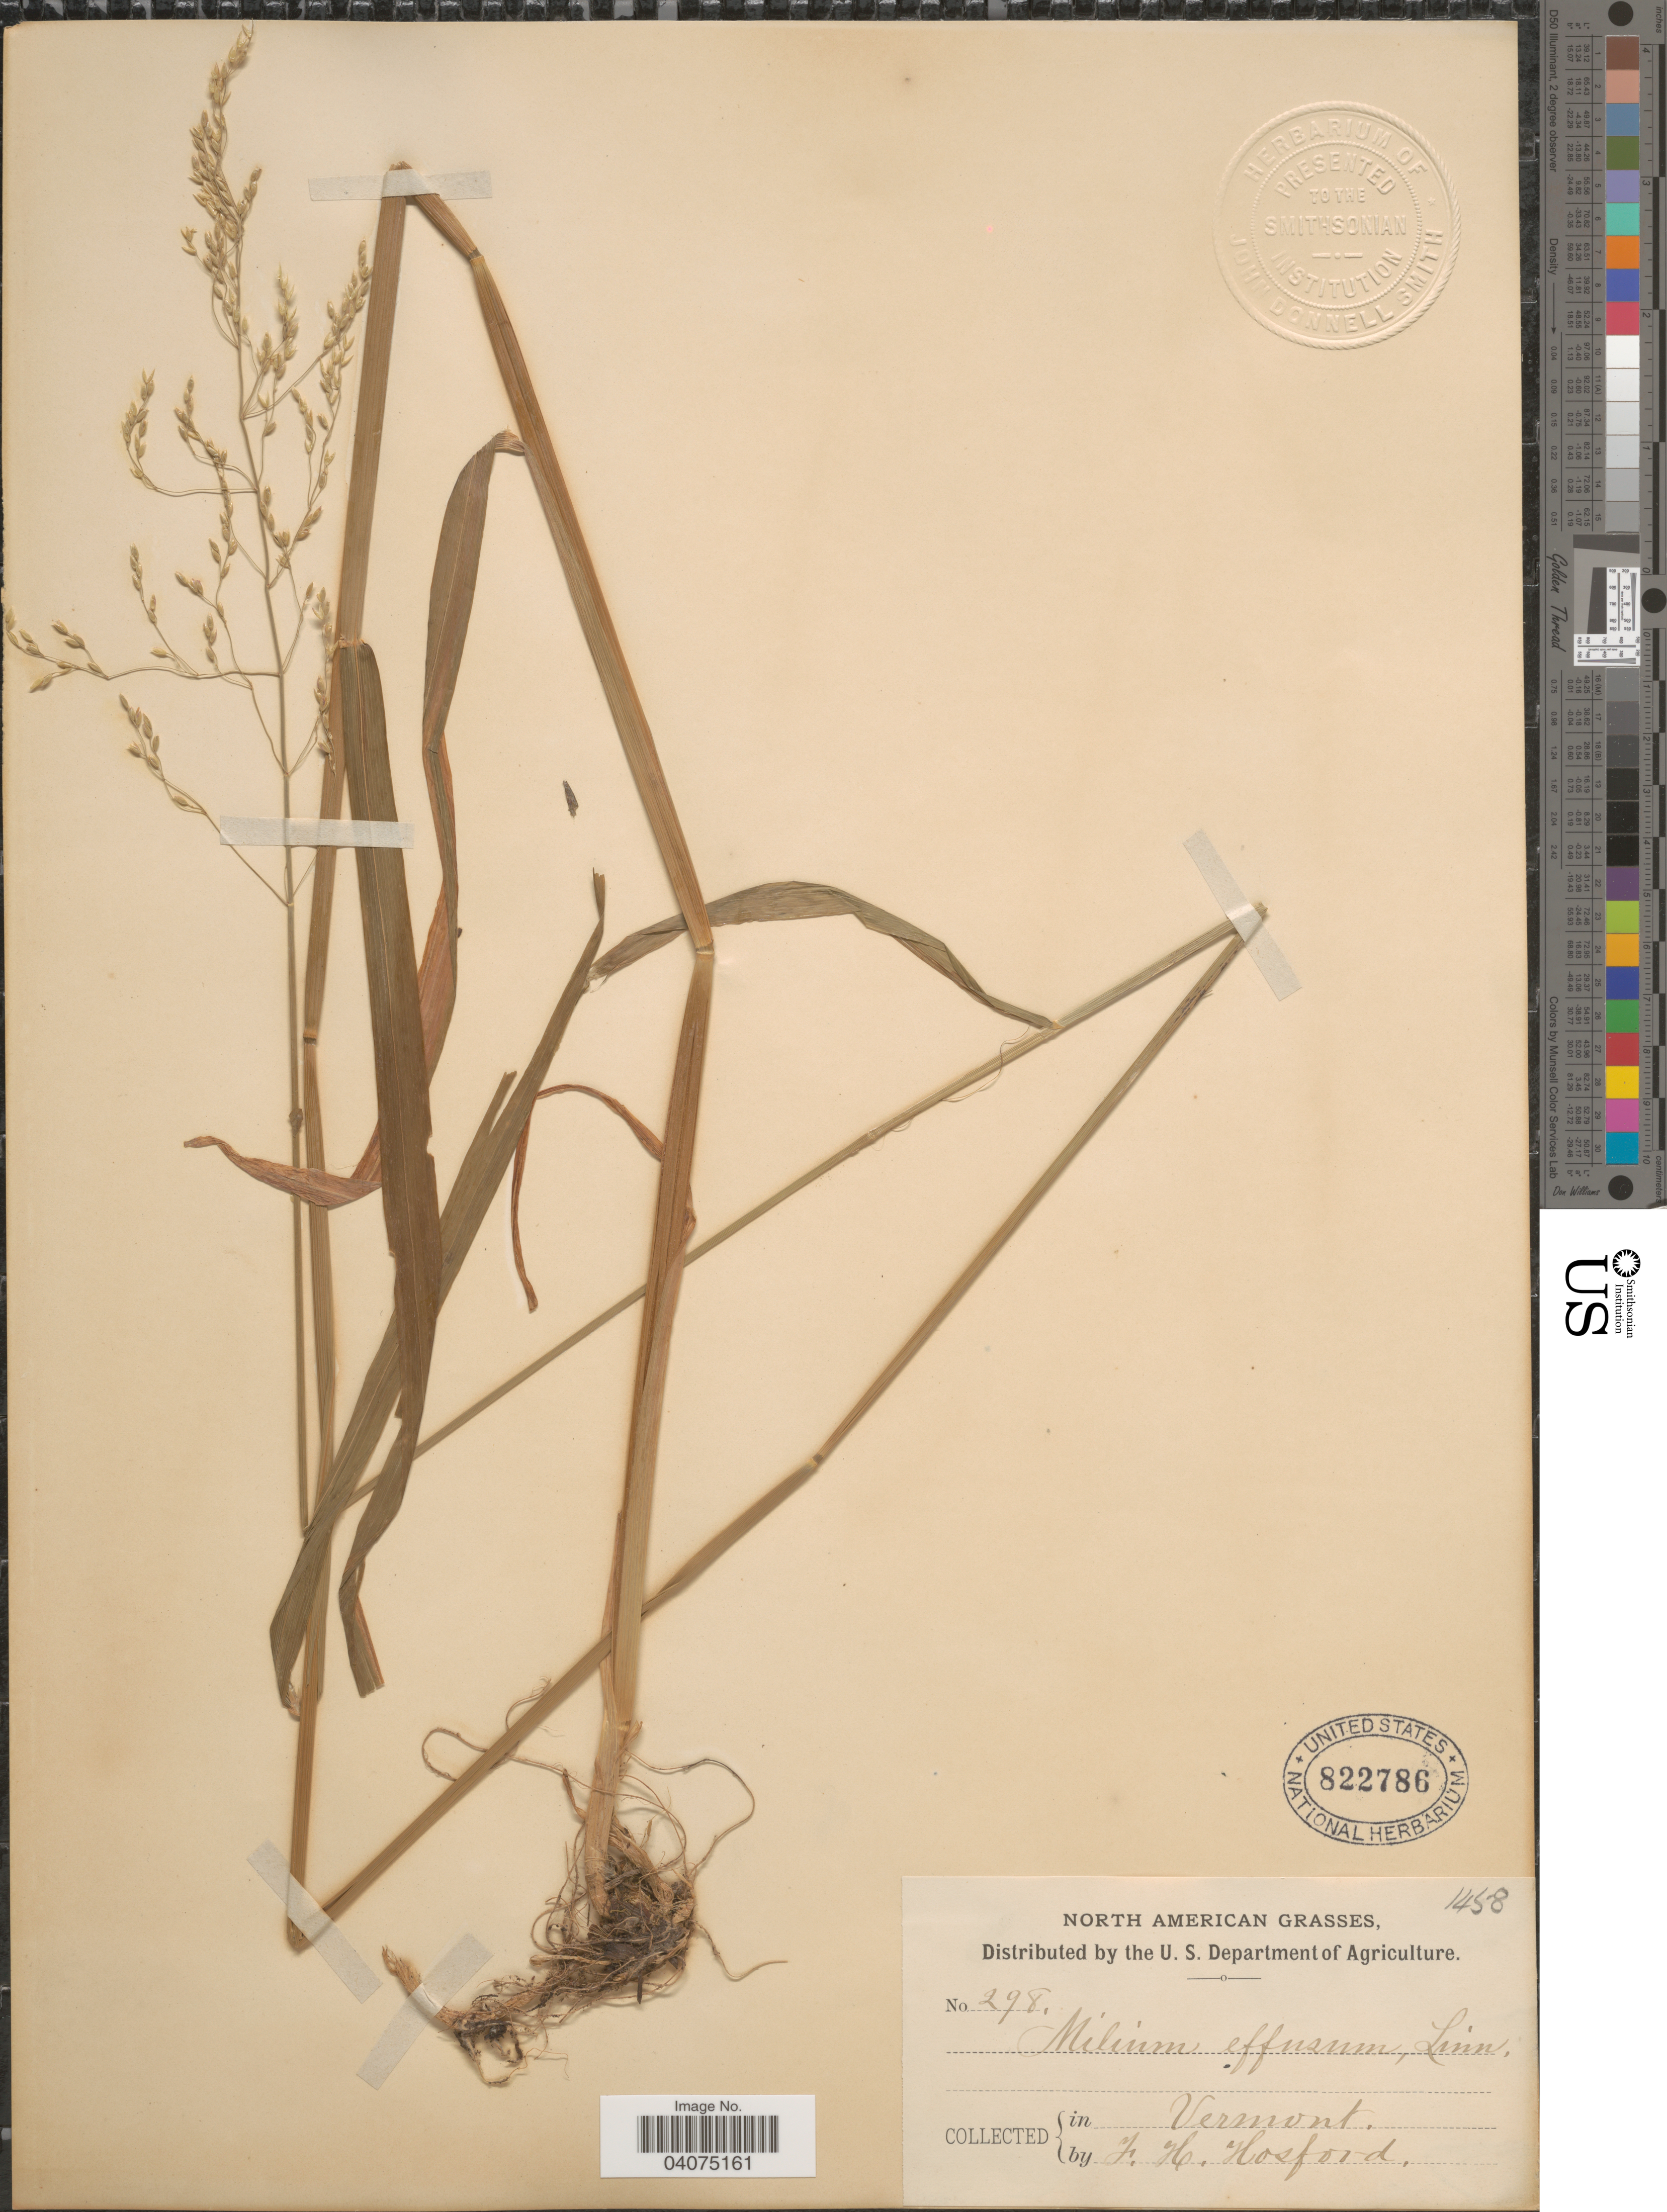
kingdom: Plantae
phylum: Tracheophyta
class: Liliopsida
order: Poales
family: Poaceae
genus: Milium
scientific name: Milium effusum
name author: L.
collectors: F. Hosford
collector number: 298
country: United States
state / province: Vermont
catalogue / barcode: US 822786